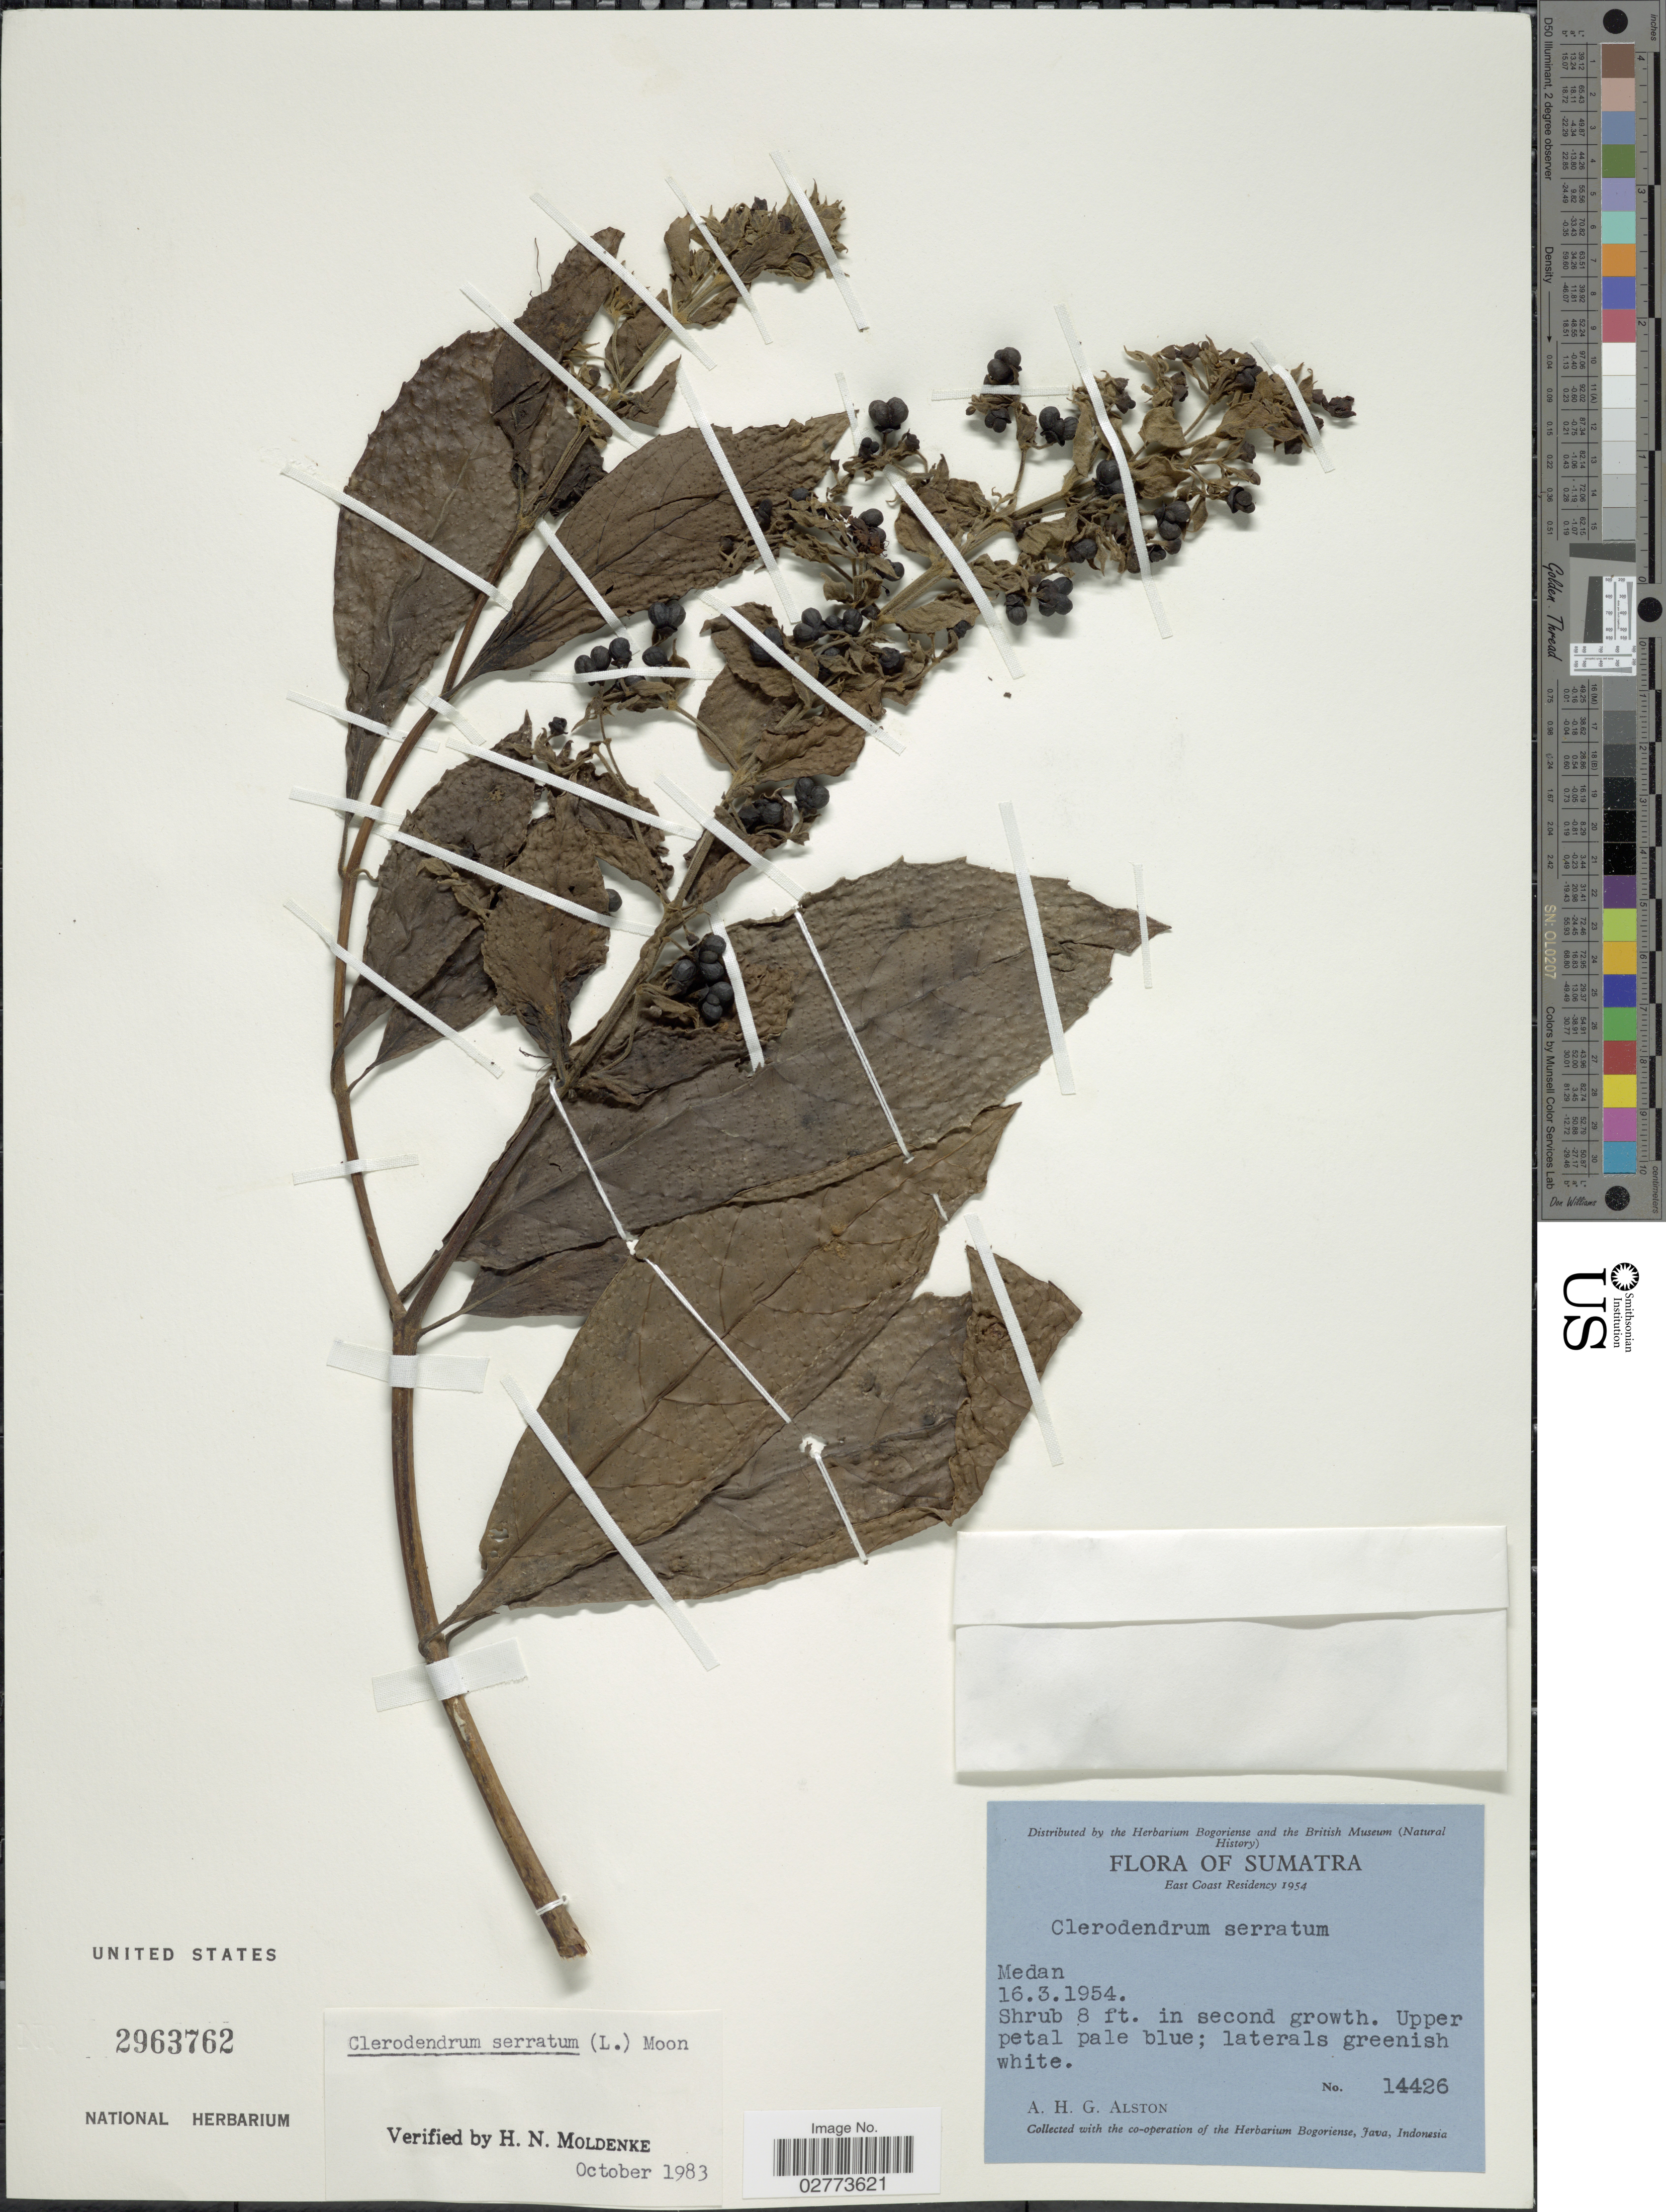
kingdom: Plantae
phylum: Tracheophyta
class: Magnoliopsida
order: Lamiales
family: Lamiaceae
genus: Clerodendrum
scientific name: Clerodendrum serratum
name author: (L.) Moon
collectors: A. H. Alston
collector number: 14426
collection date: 1954-03-16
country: Indonesia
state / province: Sumatra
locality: East Coast Residency. Medan.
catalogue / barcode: US 2963762